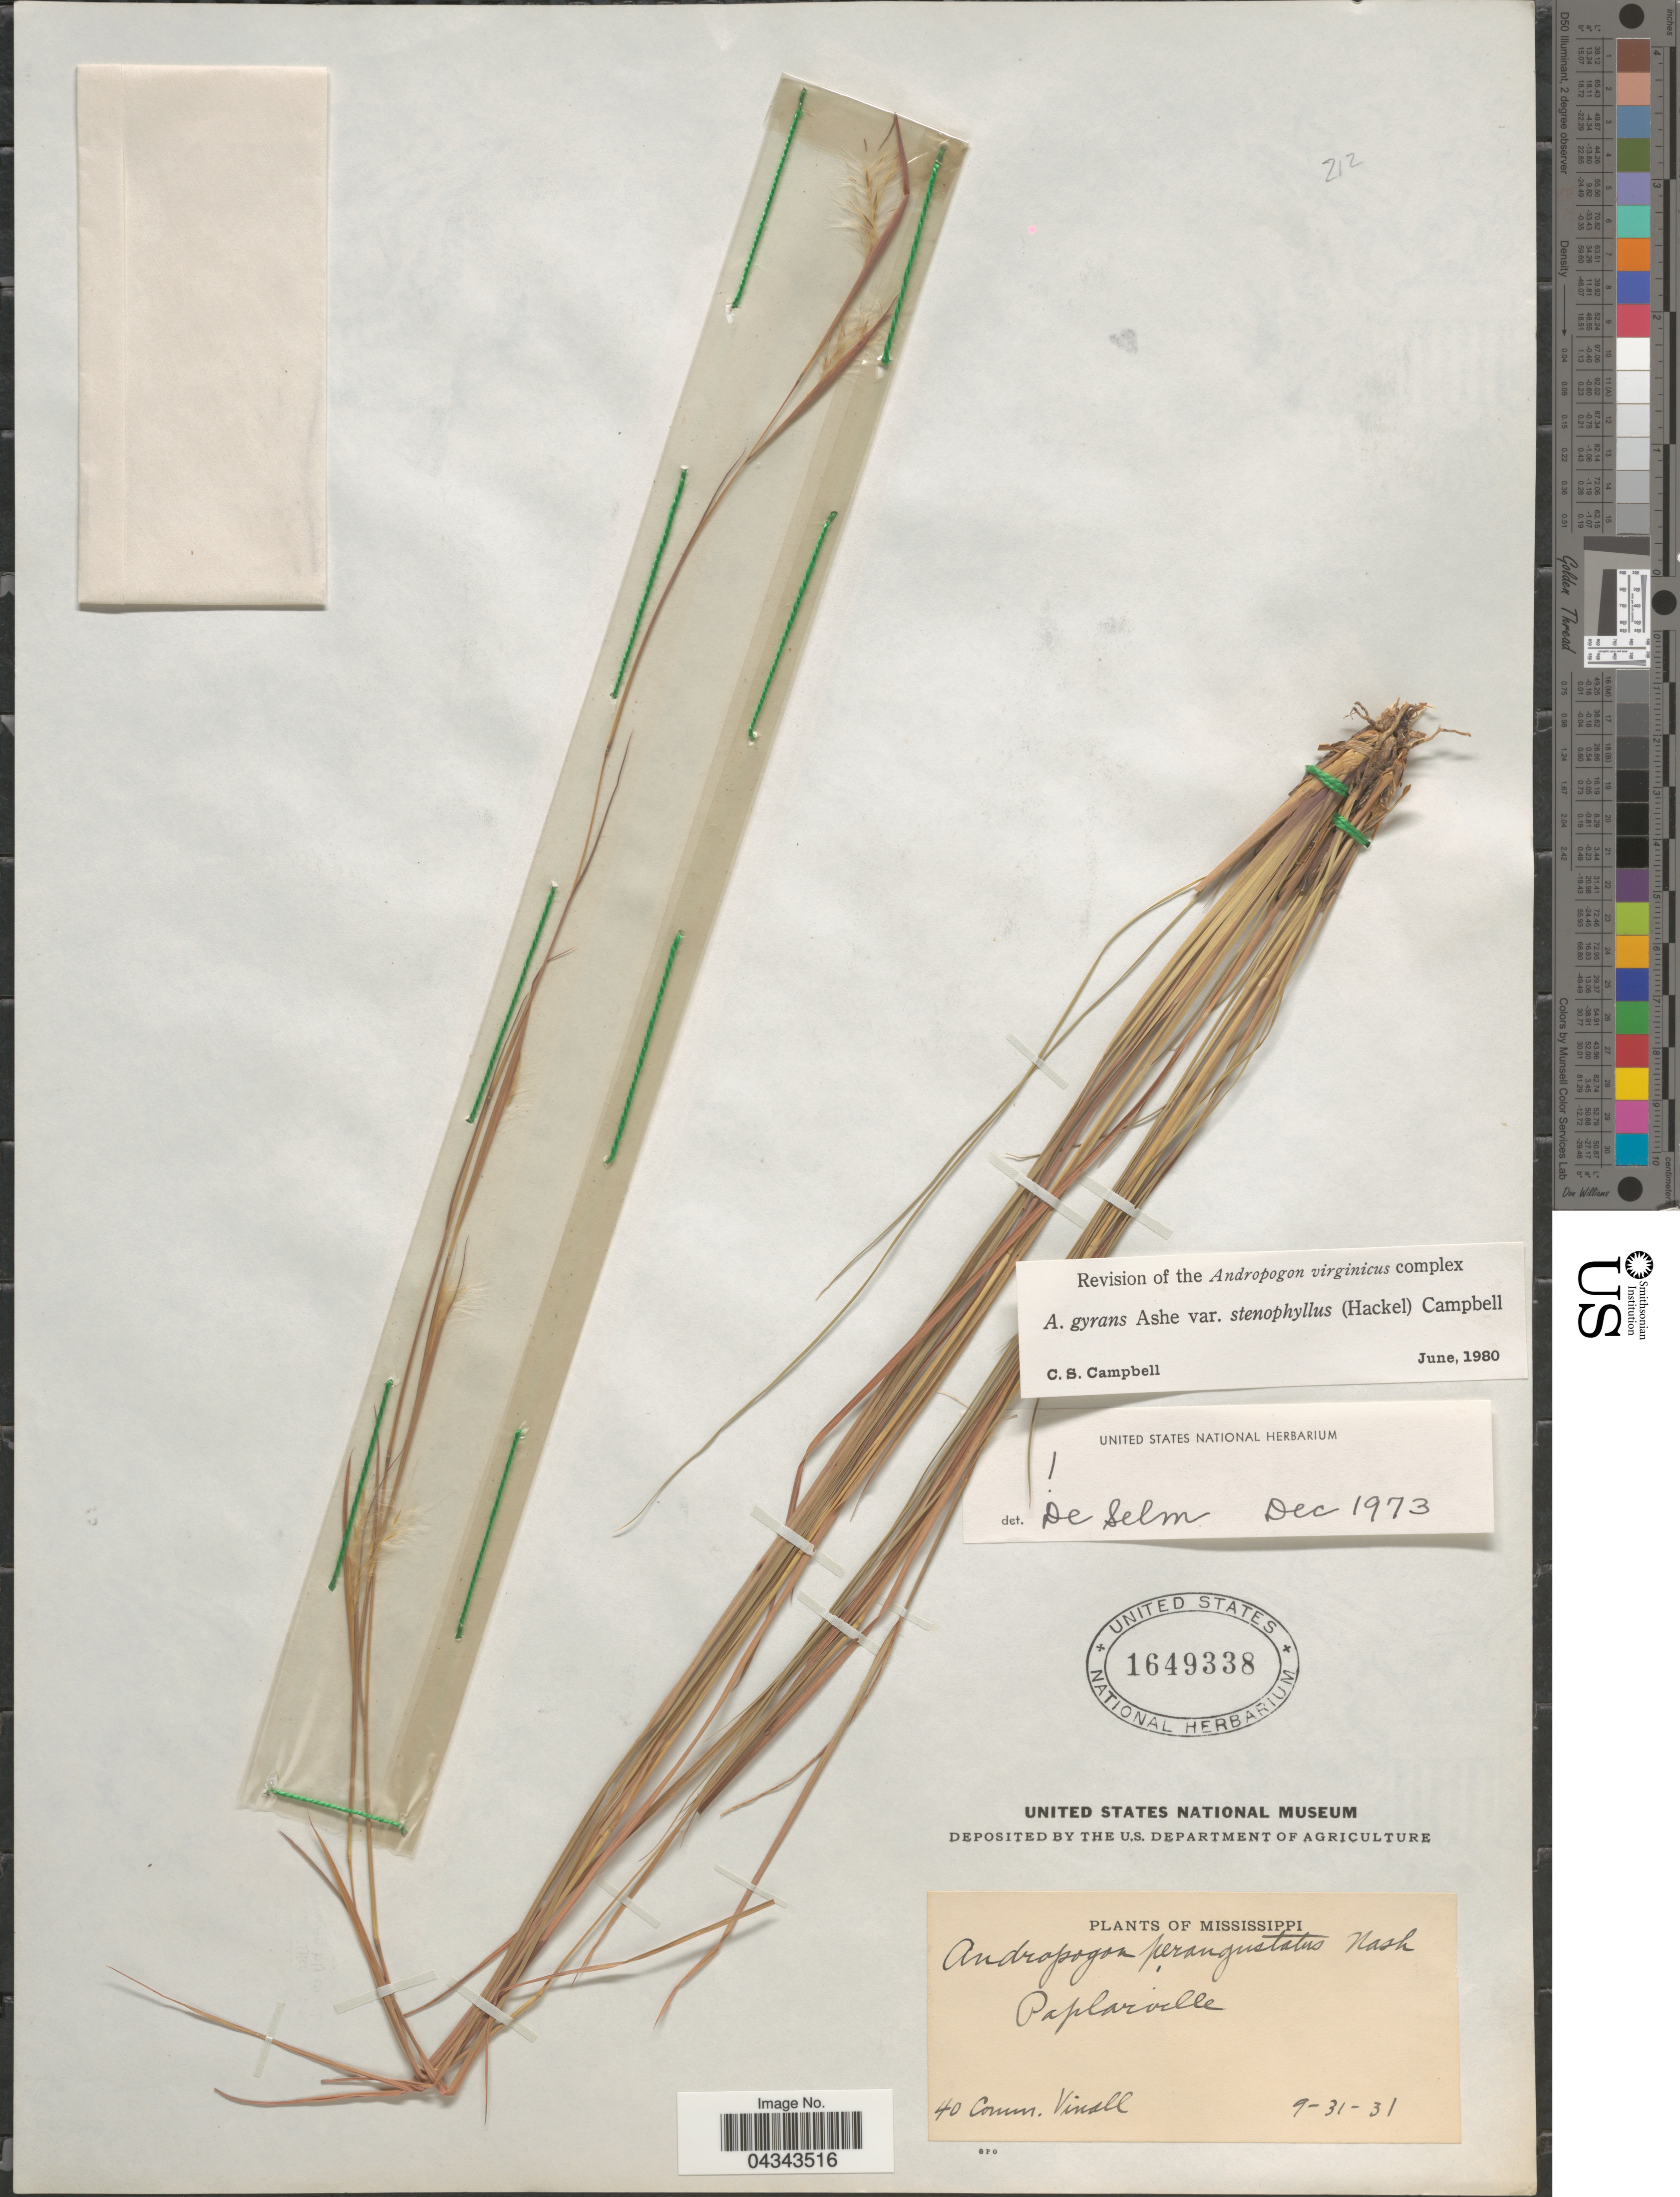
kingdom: Plantae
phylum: Tracheophyta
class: Liliopsida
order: Poales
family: Poaceae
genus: Andropogon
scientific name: Andropogon gyrans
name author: Ashe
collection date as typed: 9-31-31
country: United States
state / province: Mississippi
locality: Paplarville8.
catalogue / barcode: US 1649338